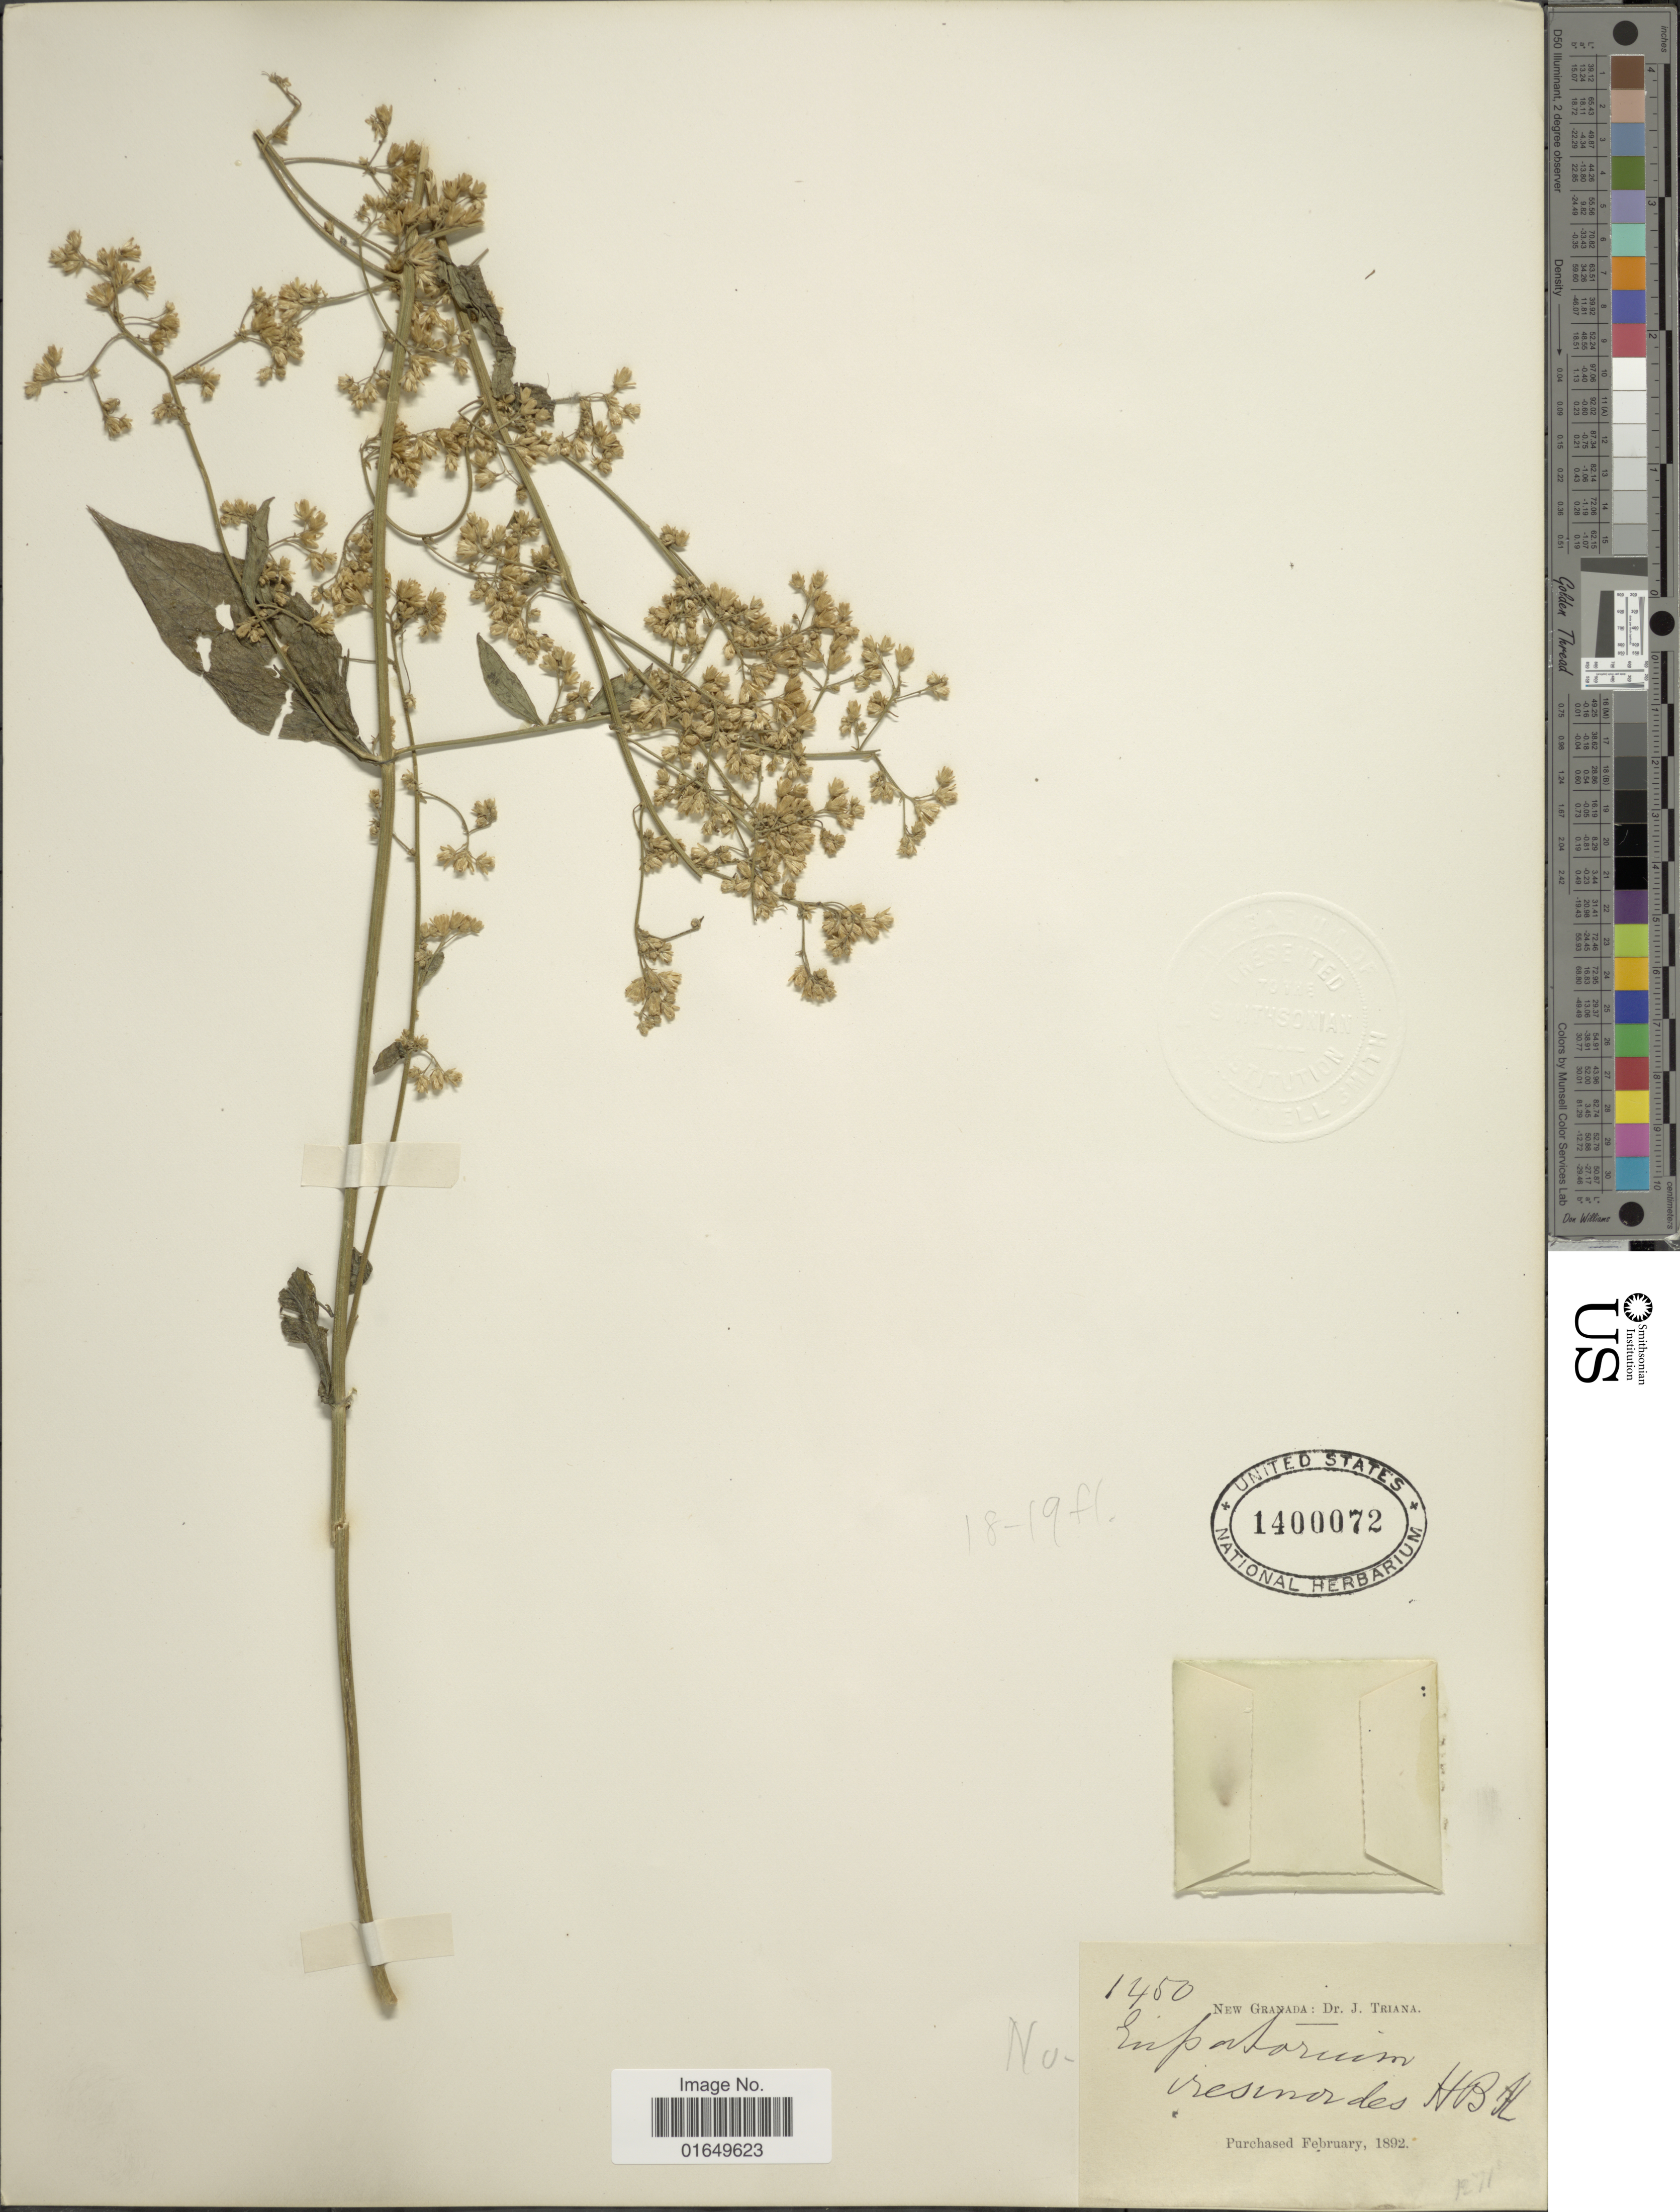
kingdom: Plantae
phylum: Tracheophyta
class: Magnoliopsida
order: Asterales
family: Asteraceae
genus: Ayapana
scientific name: Ayapana turbacensis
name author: (Hieron.) R.M. King & H. Rob.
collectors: J. Triana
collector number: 1450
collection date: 1892-02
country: Colombia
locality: New Granada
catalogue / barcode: US 1400072